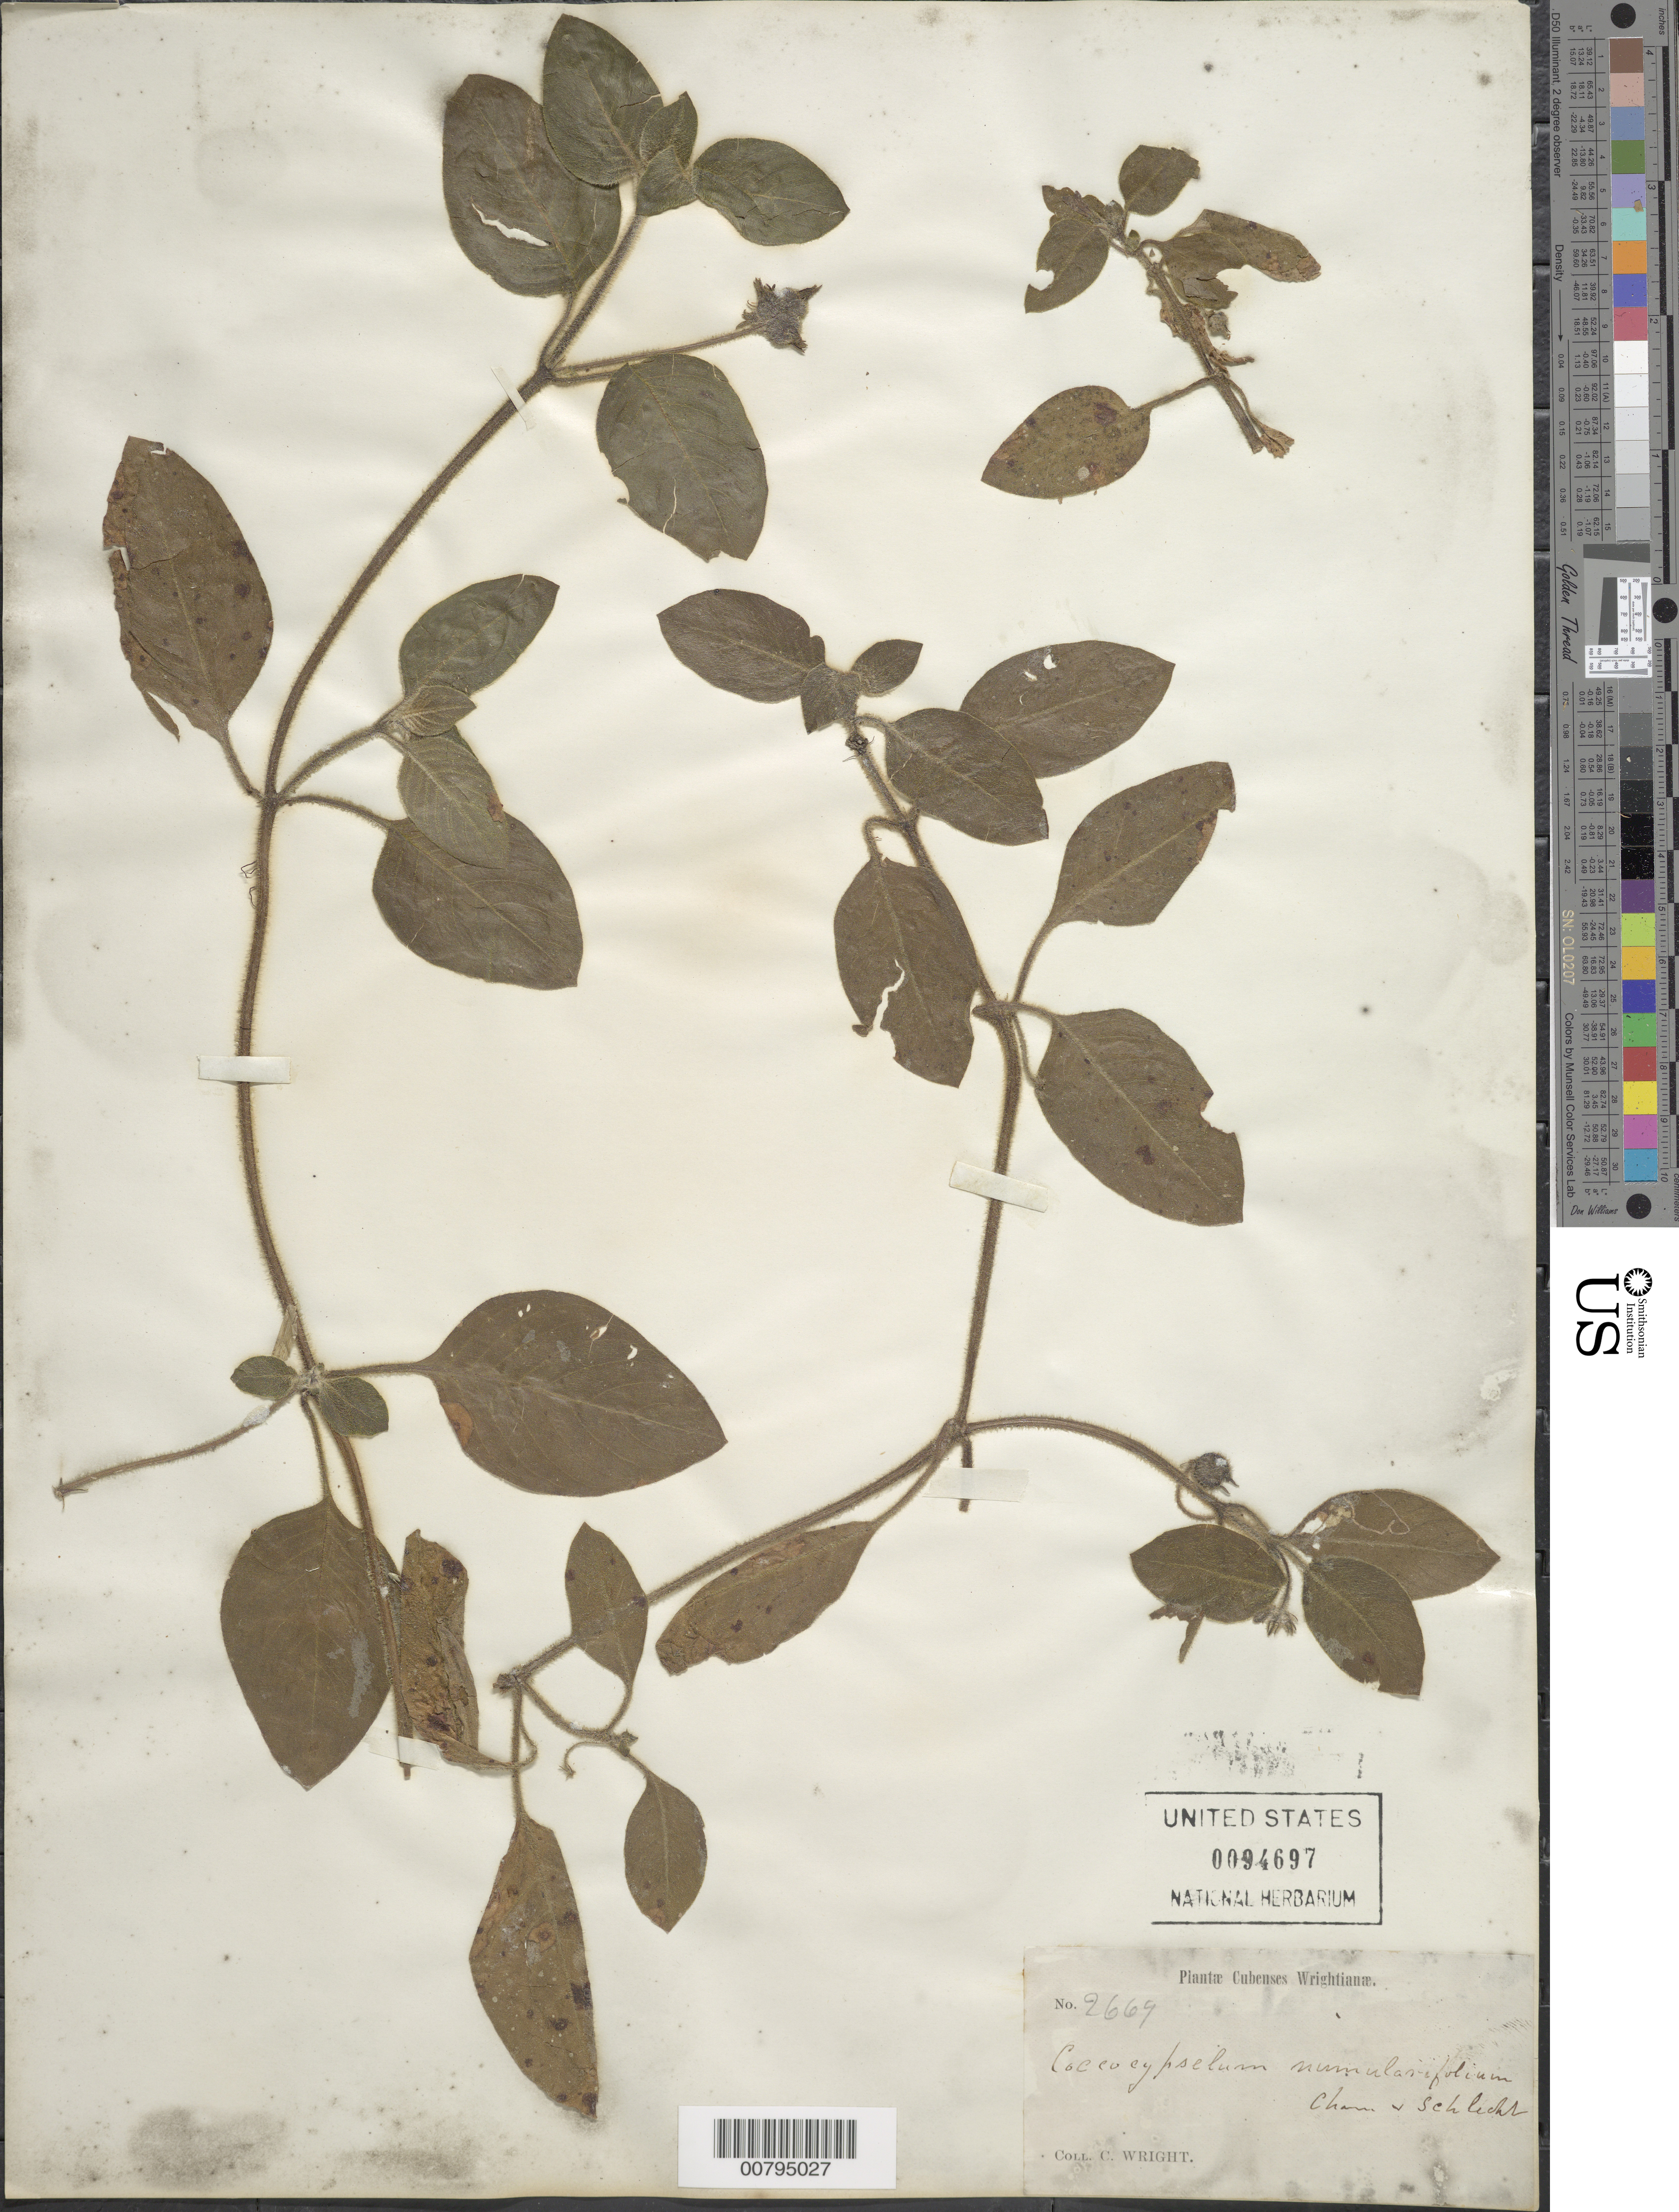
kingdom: Plantae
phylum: Tracheophyta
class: Magnoliopsida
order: Gentianales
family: Rubiaceae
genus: Coccocypselum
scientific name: Coccocypselum cordifolium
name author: Nees & Mart.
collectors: C. Wright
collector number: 2669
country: Cuba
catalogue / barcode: US 94697